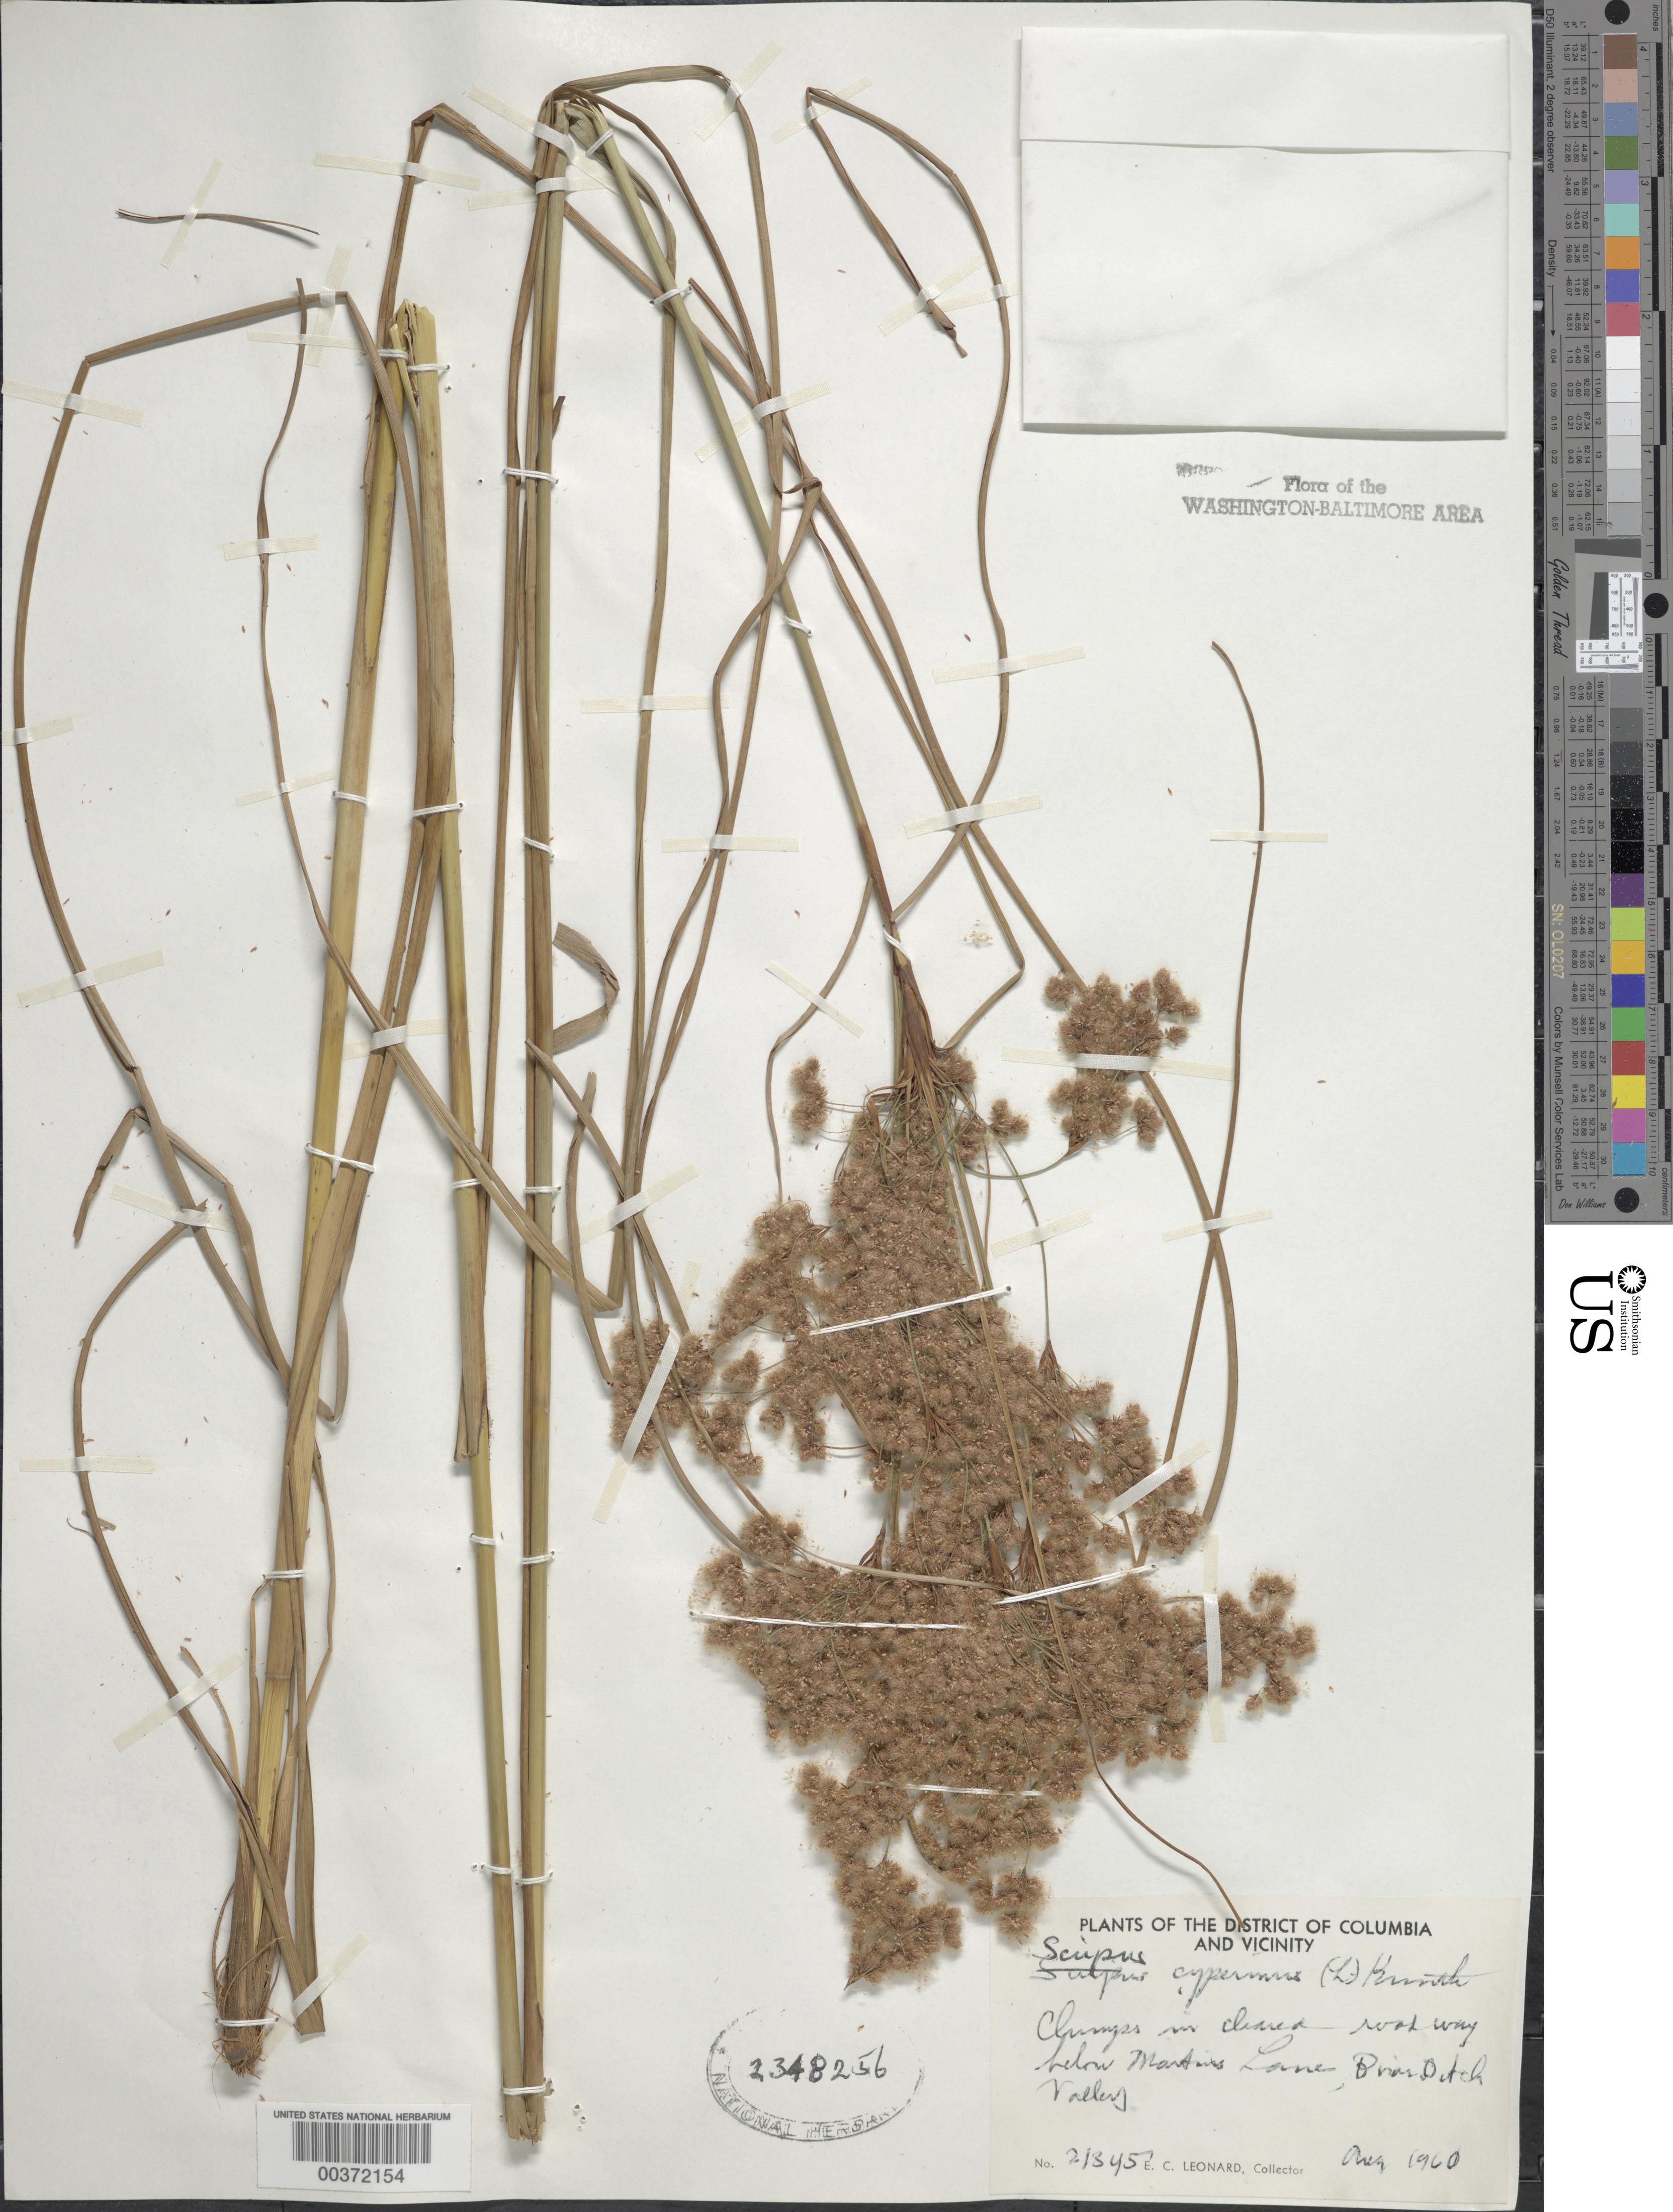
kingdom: Plantae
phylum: Tracheophyta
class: Liliopsida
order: Poales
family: Cyperaceae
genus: Scirpus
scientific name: Scirpus cyperinus (L.) Kunth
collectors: E. C. Leonard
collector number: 21345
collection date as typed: Aug 1960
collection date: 1960-08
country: United States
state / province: Maryland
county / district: Prince George's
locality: Below Martins Lane, Briar Ditch Valley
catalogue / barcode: US 2348256